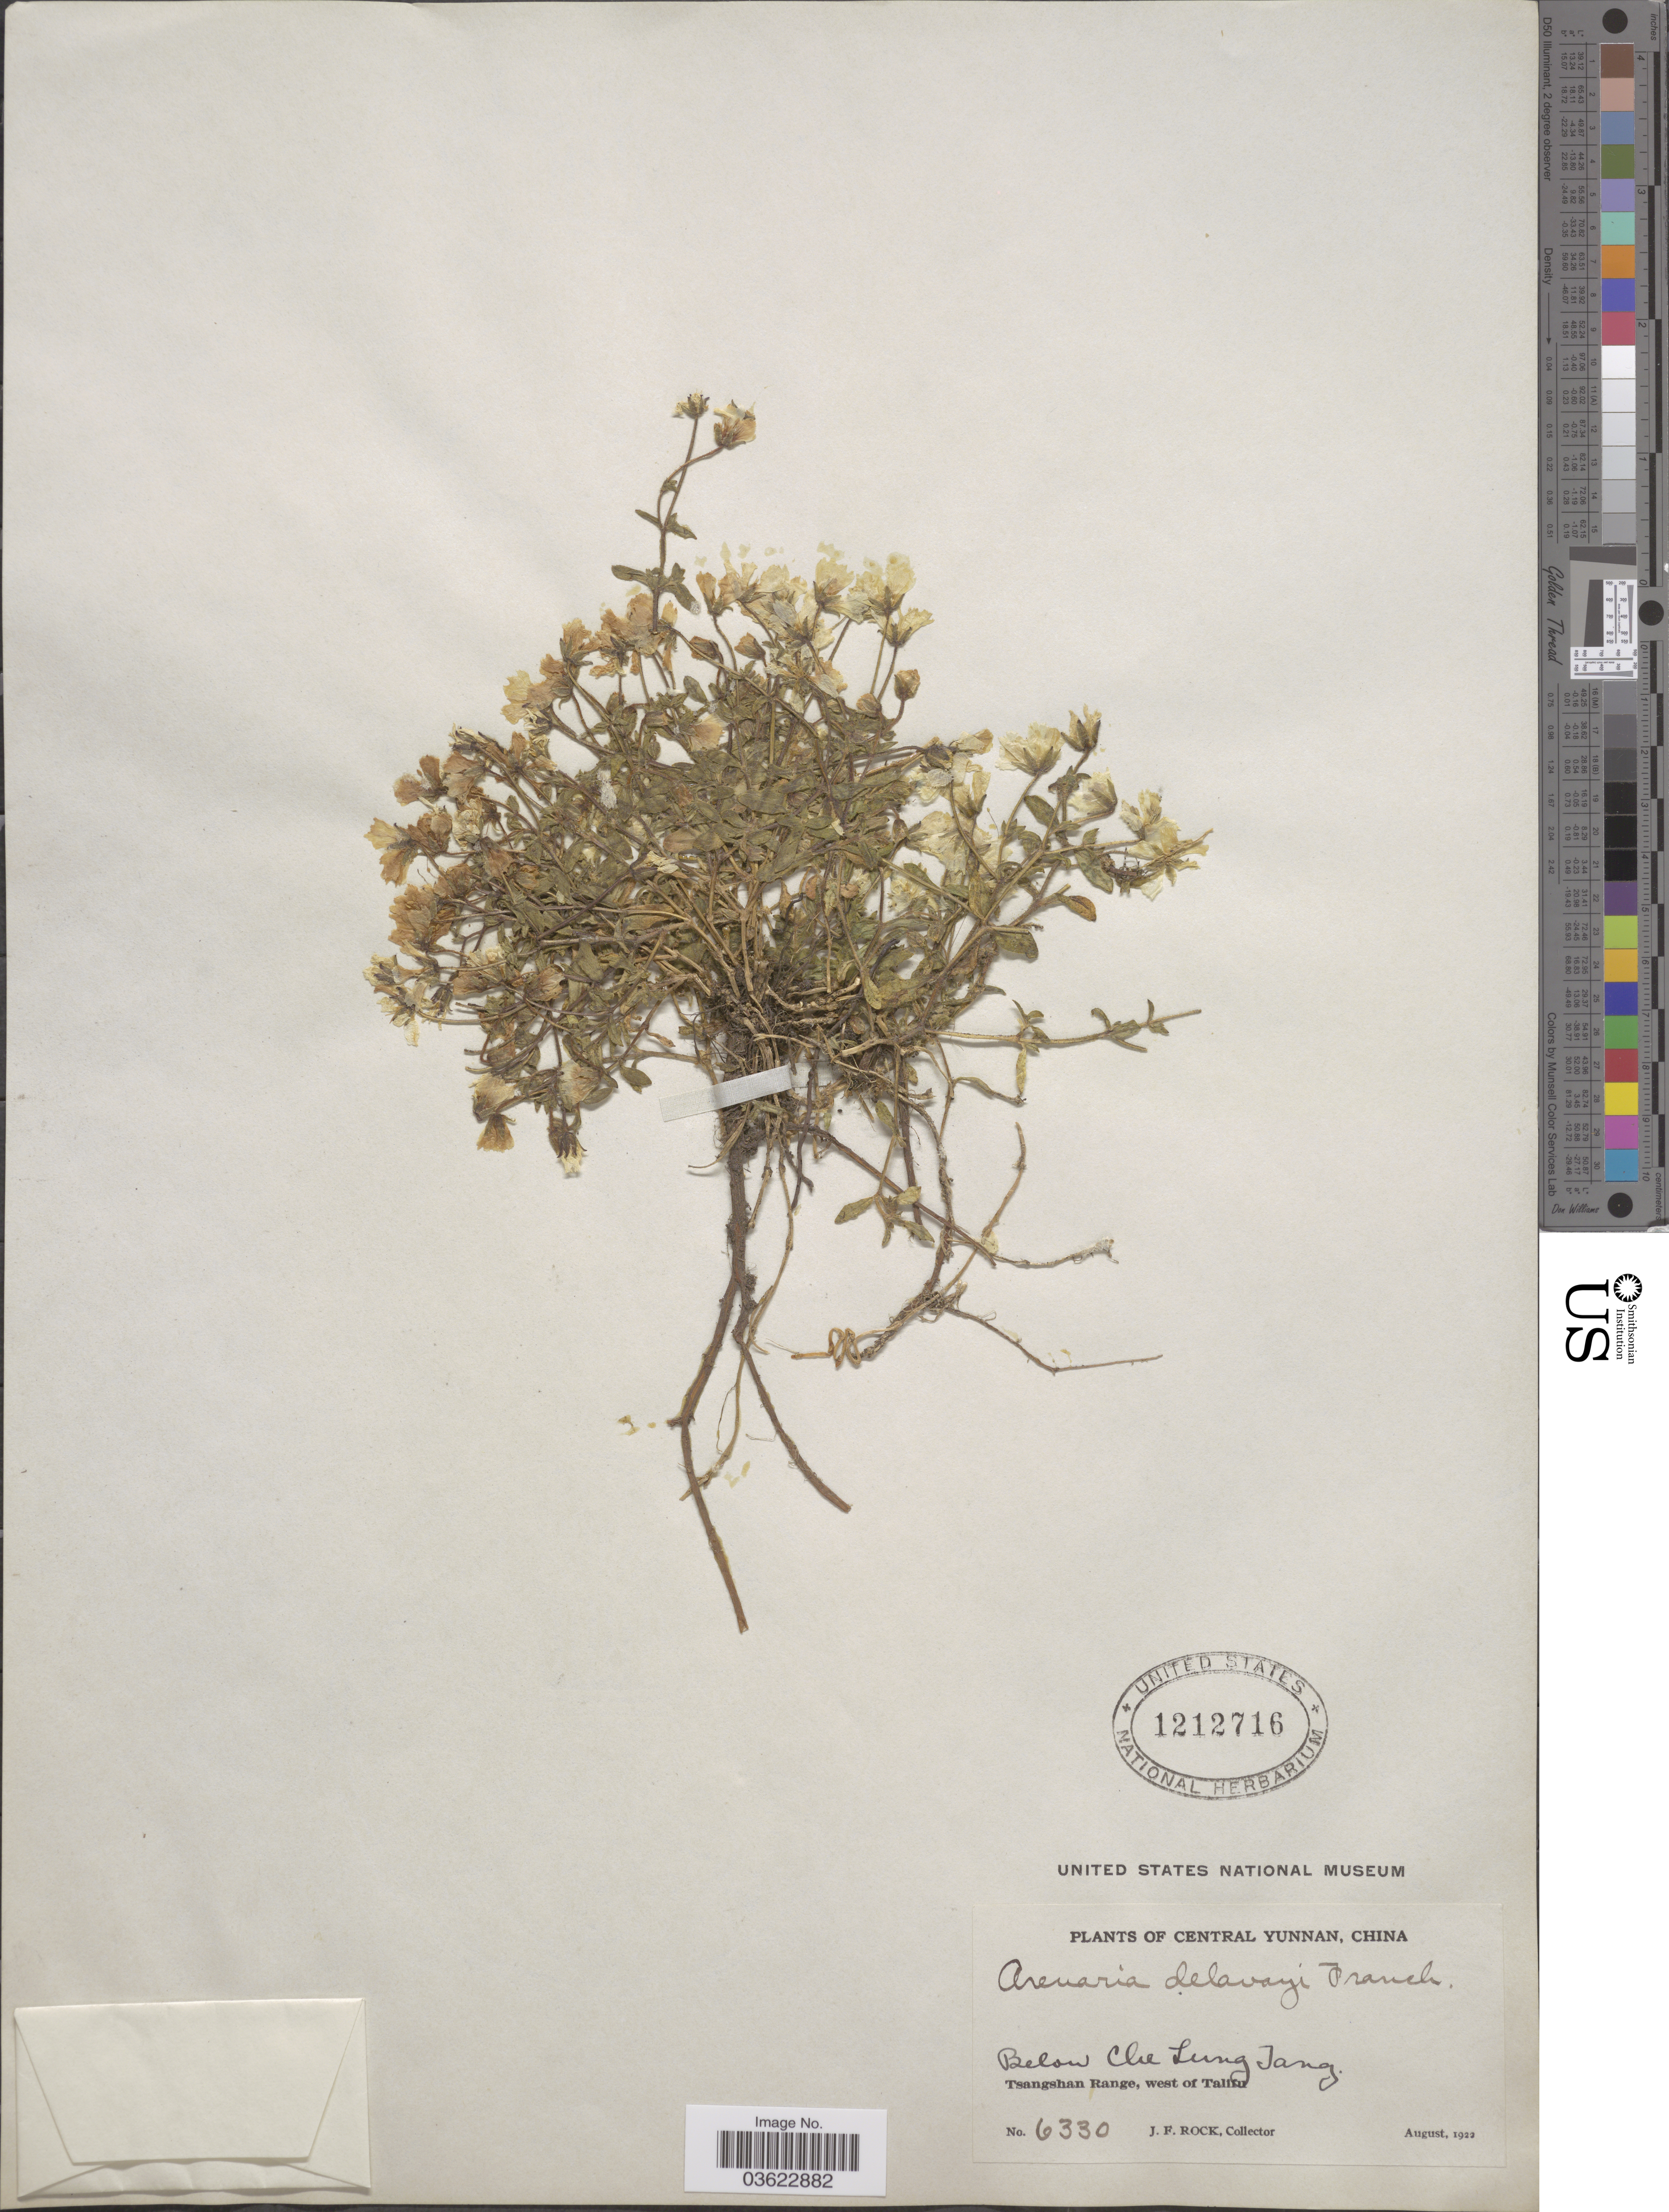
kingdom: Plantae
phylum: Tracheophyta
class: Magnoliopsida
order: Caryophyllales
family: Caryophyllaceae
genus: Odontostemma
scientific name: Odontostemma delavayi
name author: (Franch.) Rabeler & W.L. Wagner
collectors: J. Rock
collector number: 6330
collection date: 1922-08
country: China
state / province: Yunnan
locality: Central Yunnan. Below Che Lung Tang. Tsangshan Range, west of Talifu.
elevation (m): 2743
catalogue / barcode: US 1212716